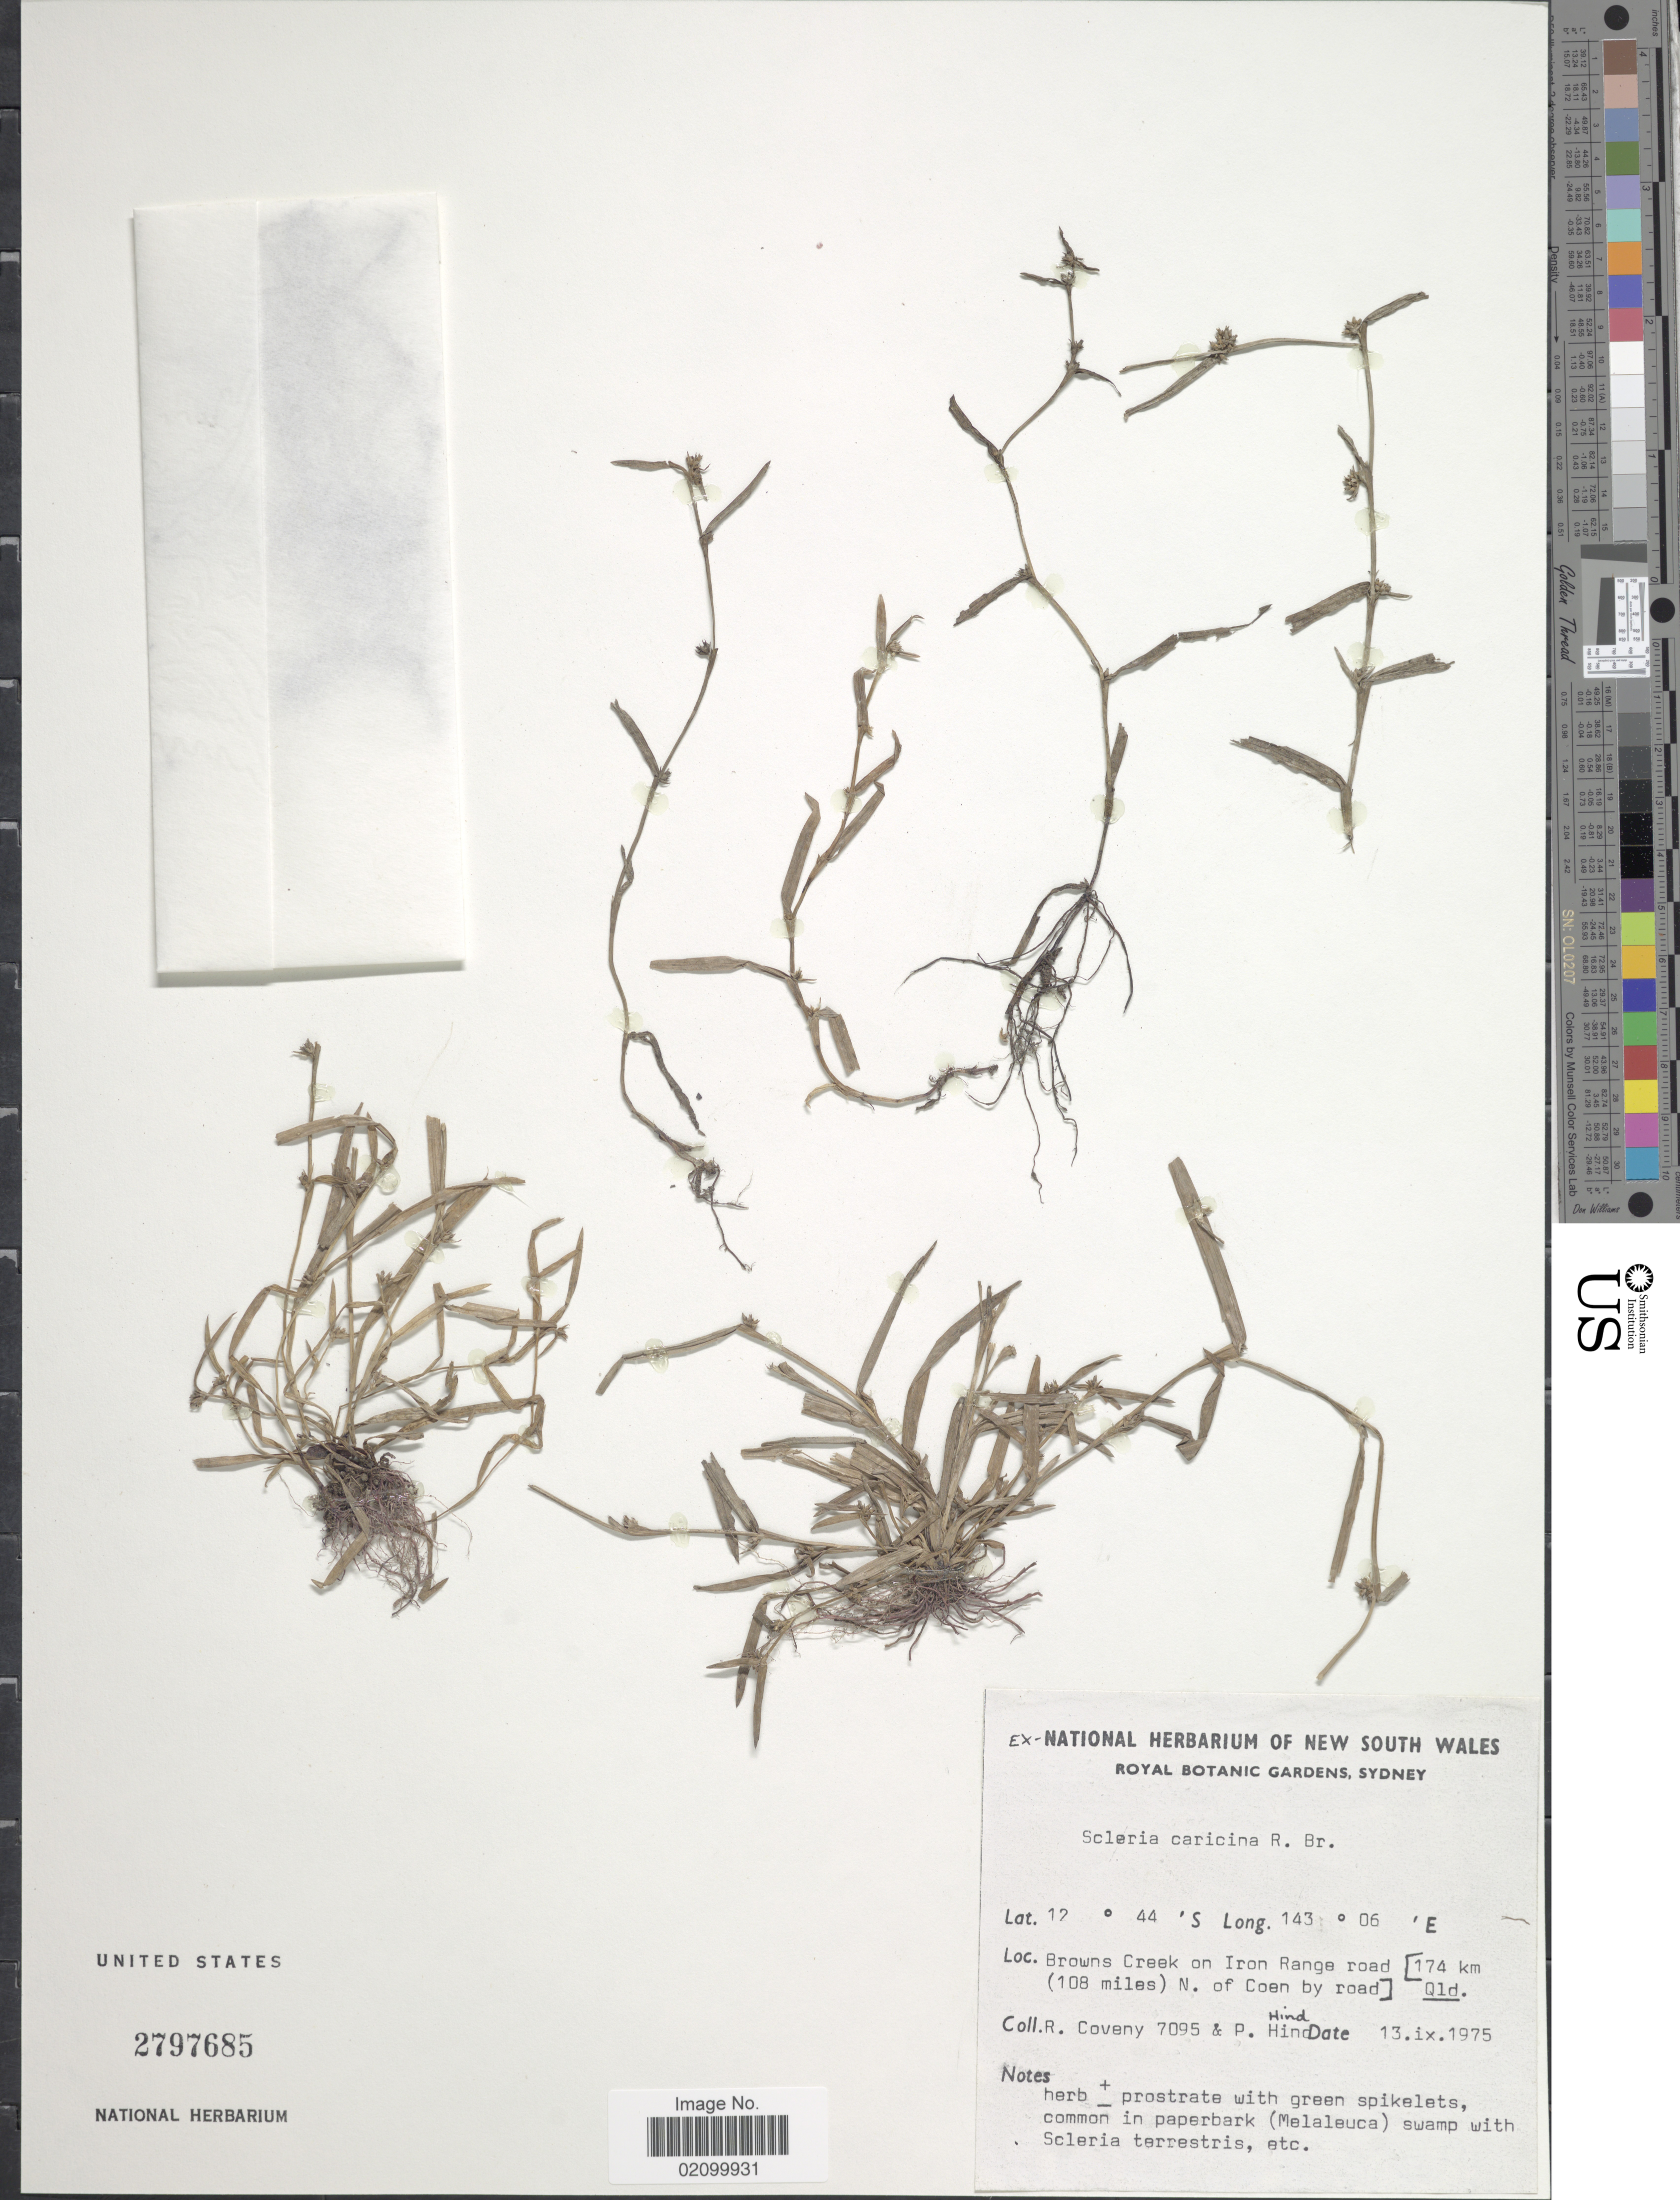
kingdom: Plantae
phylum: Tracheophyta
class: Liliopsida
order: Poales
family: Cyperaceae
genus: Diplacrum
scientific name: Diplacrum caricinum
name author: R. Br.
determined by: Strong, Mark T., (BOT), Smithsonian Institution - National Museum of Natural History (UNITED STATES)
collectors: R. Coveny & P. Hind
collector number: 7095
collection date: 1975-09-13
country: Australia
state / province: Queensland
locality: Browns Creek on Iron Range road [ 174 km (108 miles) N. of Coen by road]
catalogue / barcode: US 2797685